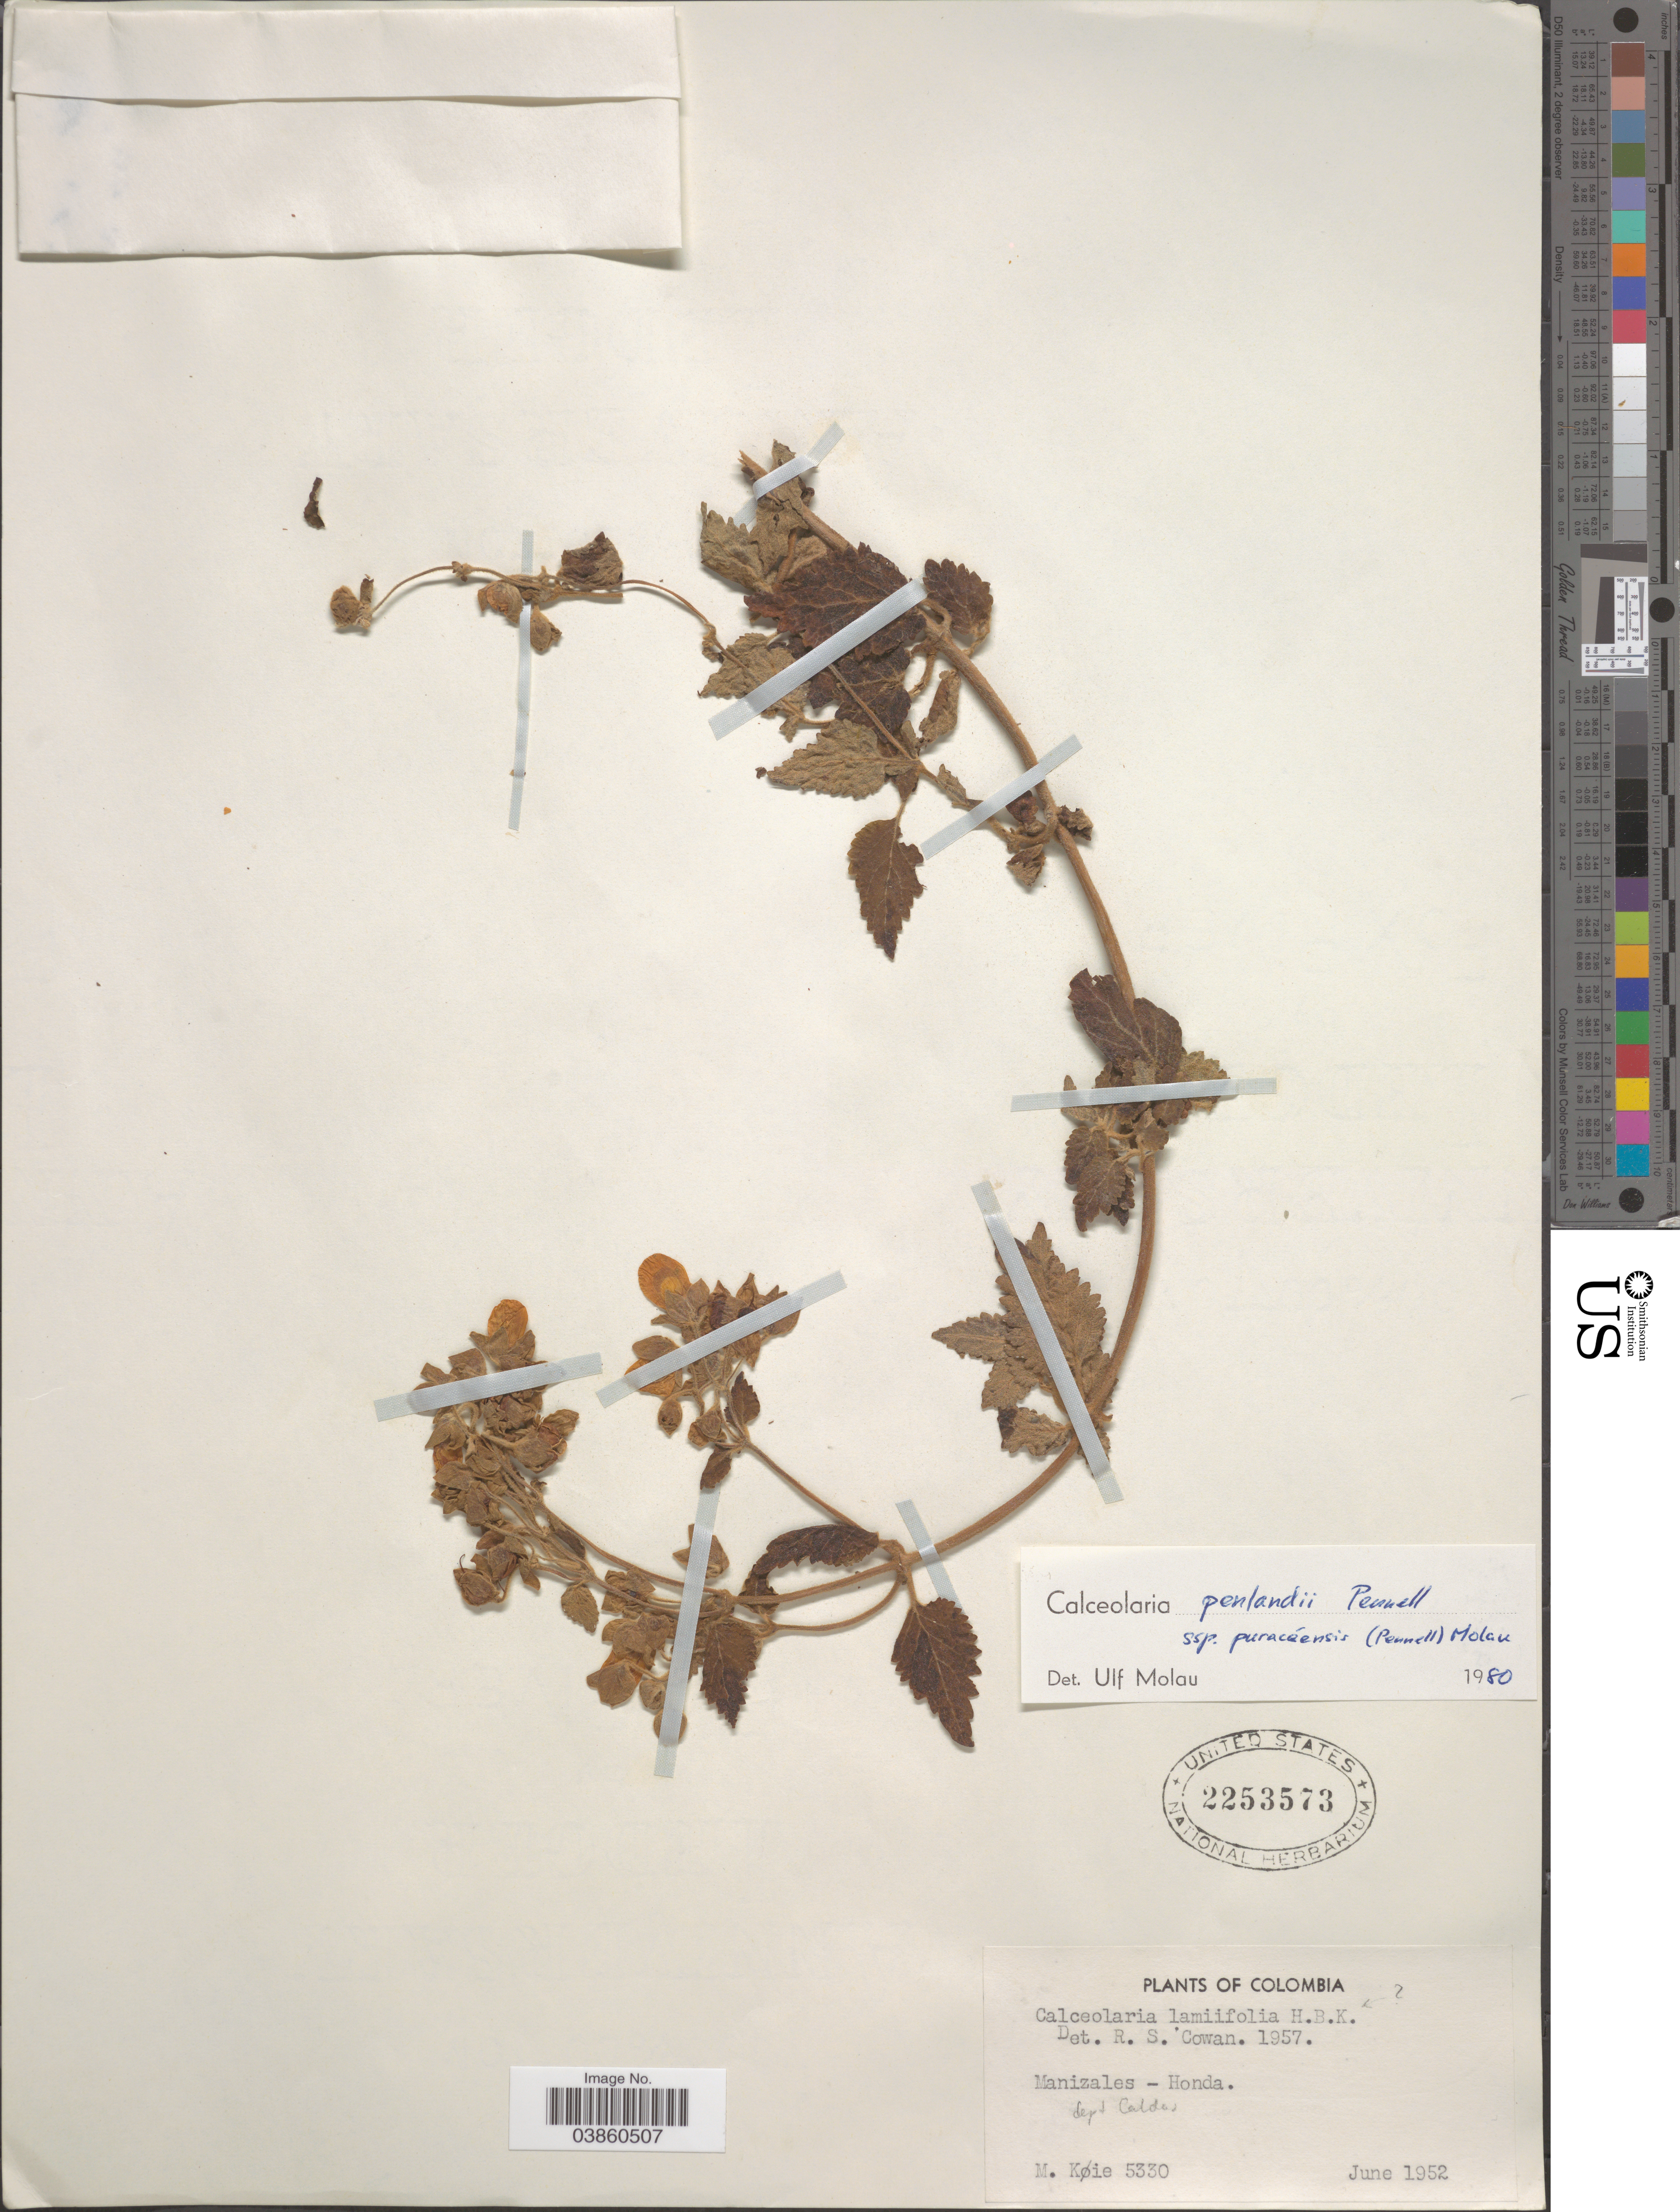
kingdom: Plantae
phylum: Tracheophyta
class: Magnoliopsida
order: Lamiales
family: Calceolariaceae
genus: Calceolaria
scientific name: Calceolaria penlandii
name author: Pennell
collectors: M. Köie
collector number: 5330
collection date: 1952-06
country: Colombia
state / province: Caldas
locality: Manizales - Honda. Dept. Caldas.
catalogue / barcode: US 2253573